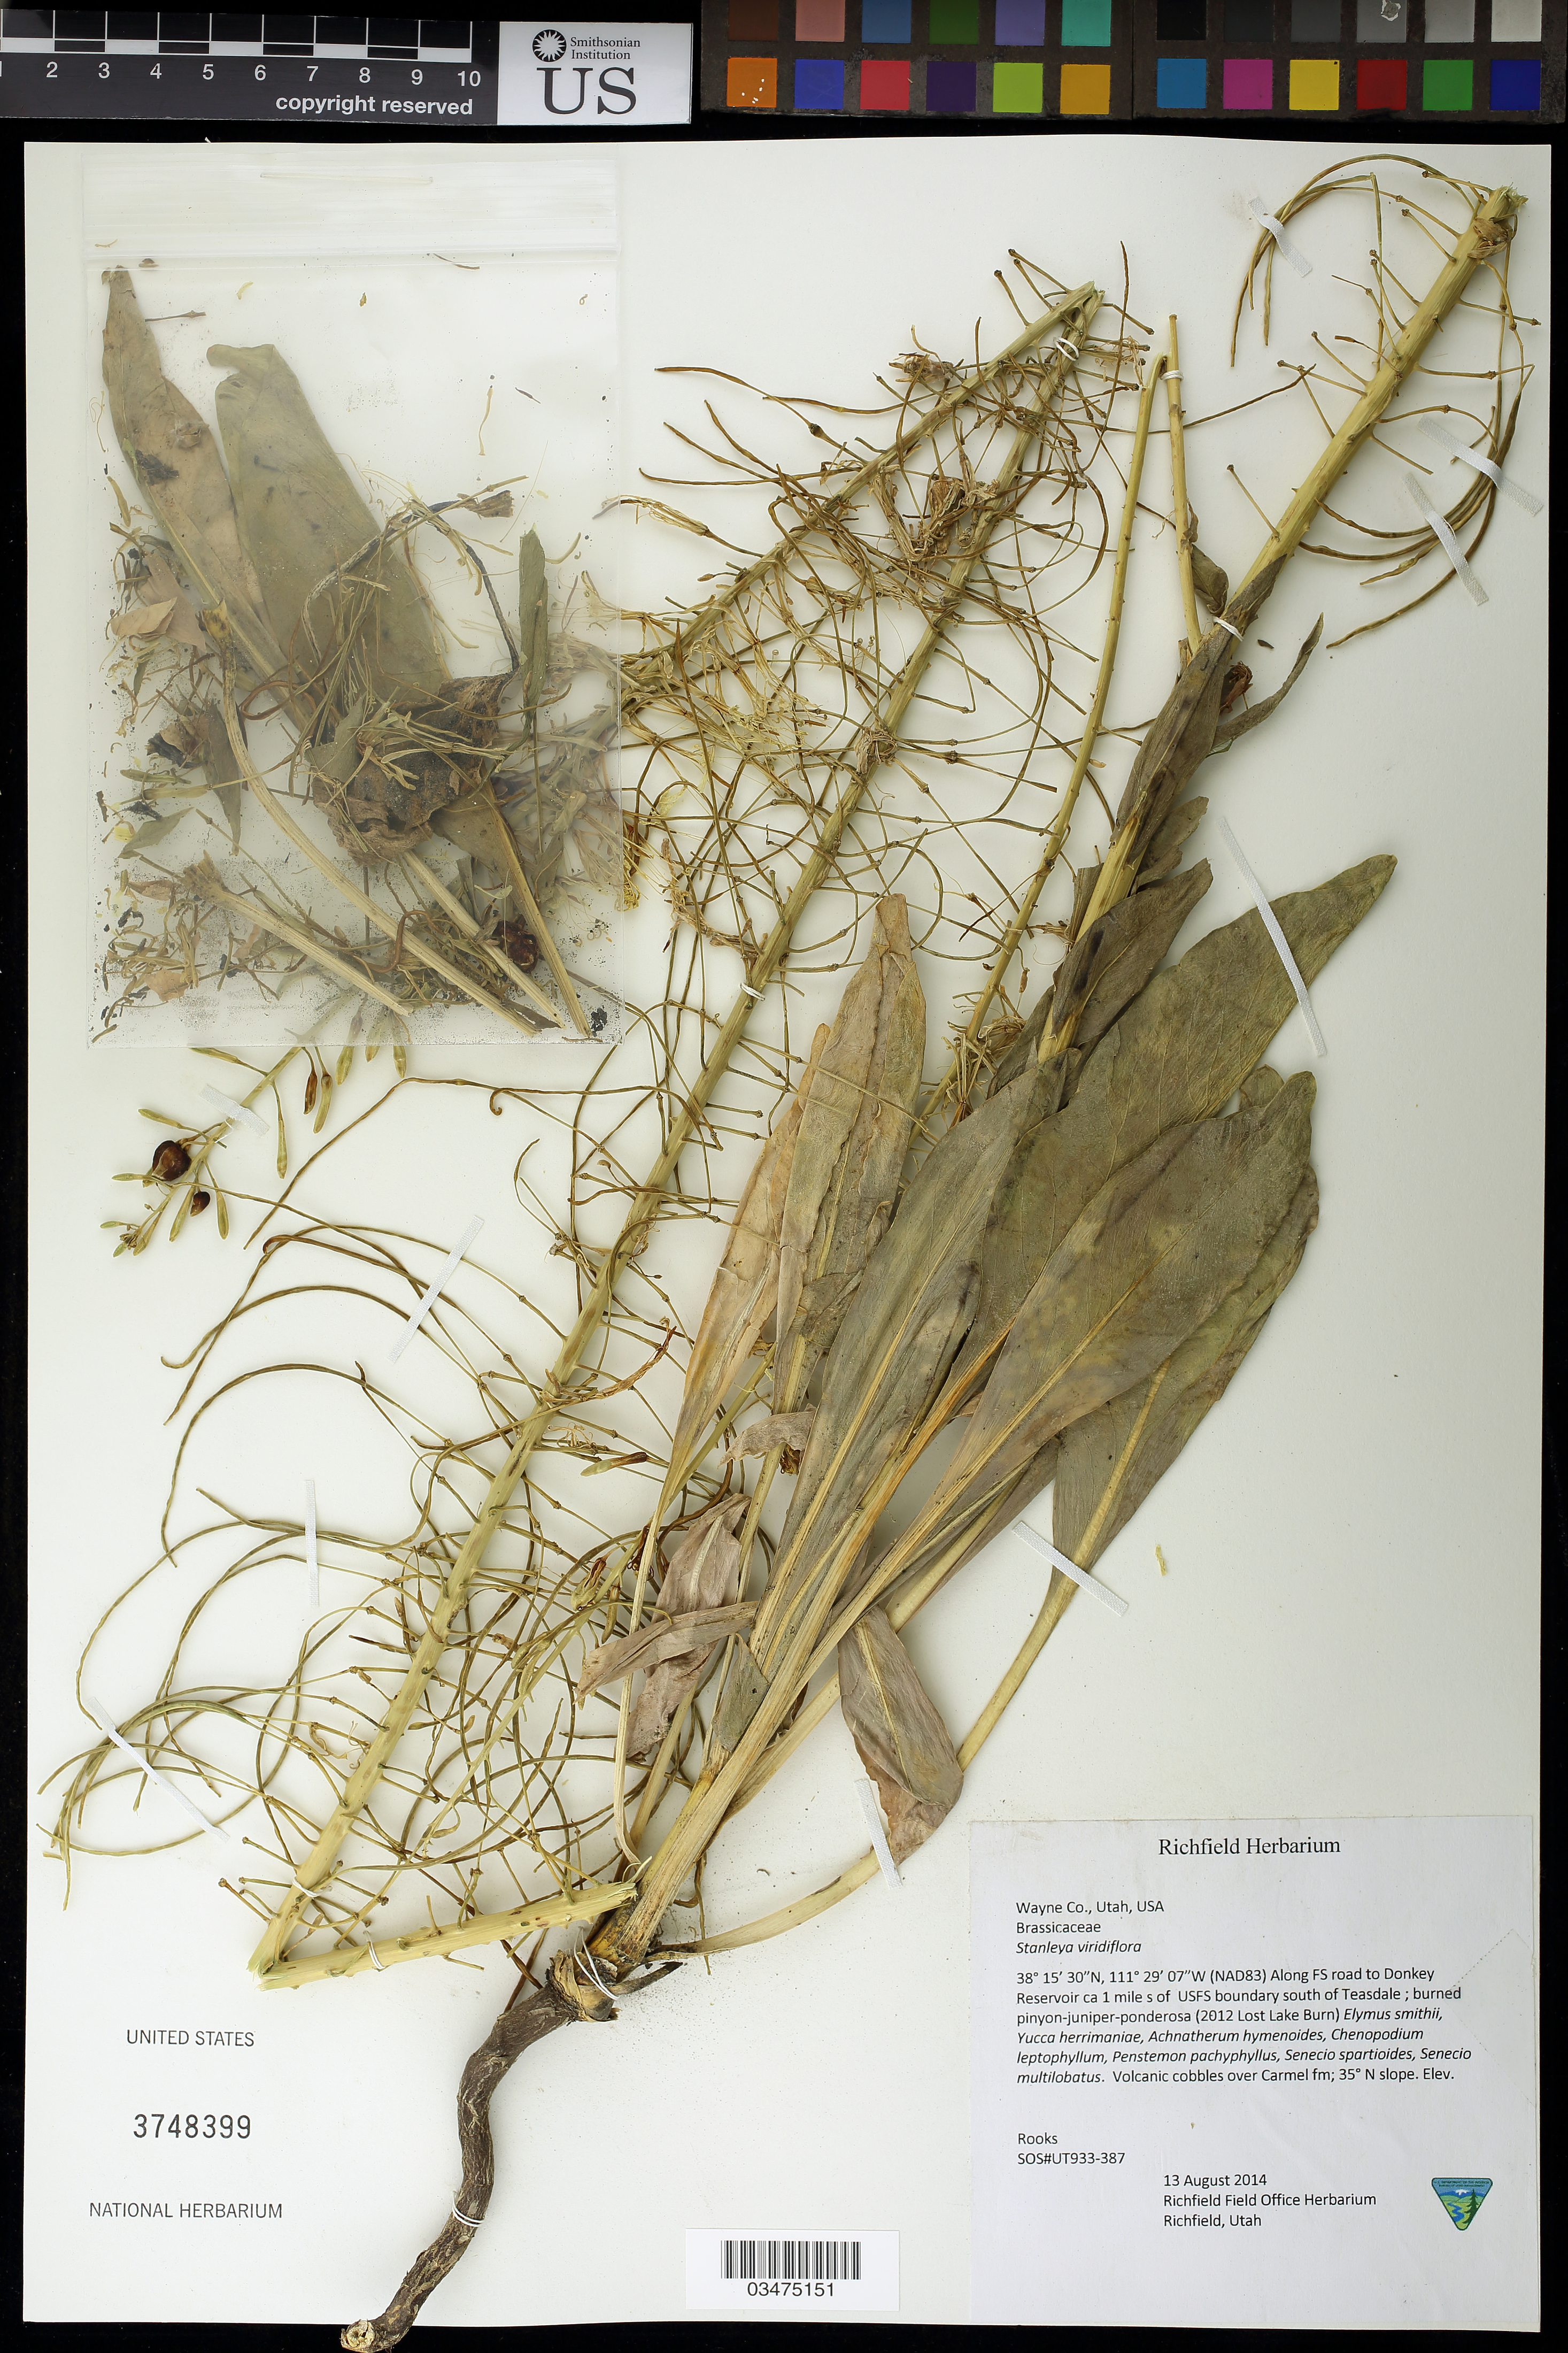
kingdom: Plantae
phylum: Tracheophyta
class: Magnoliopsida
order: Brassicales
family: Brassicaceae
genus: Stanleya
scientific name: Stanleya viridiflora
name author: Nutt.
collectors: -. Rooks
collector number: UT933-387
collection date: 2014-08-13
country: United States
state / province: Utah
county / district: Wayne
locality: Along FS road to Donkey Reservoir, 1 mi. S of USFS boundary S of Teasdale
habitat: Volcanic cobbles over Carmel fm. Burned pinyon-juniper ponderosa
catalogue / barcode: US 3748399